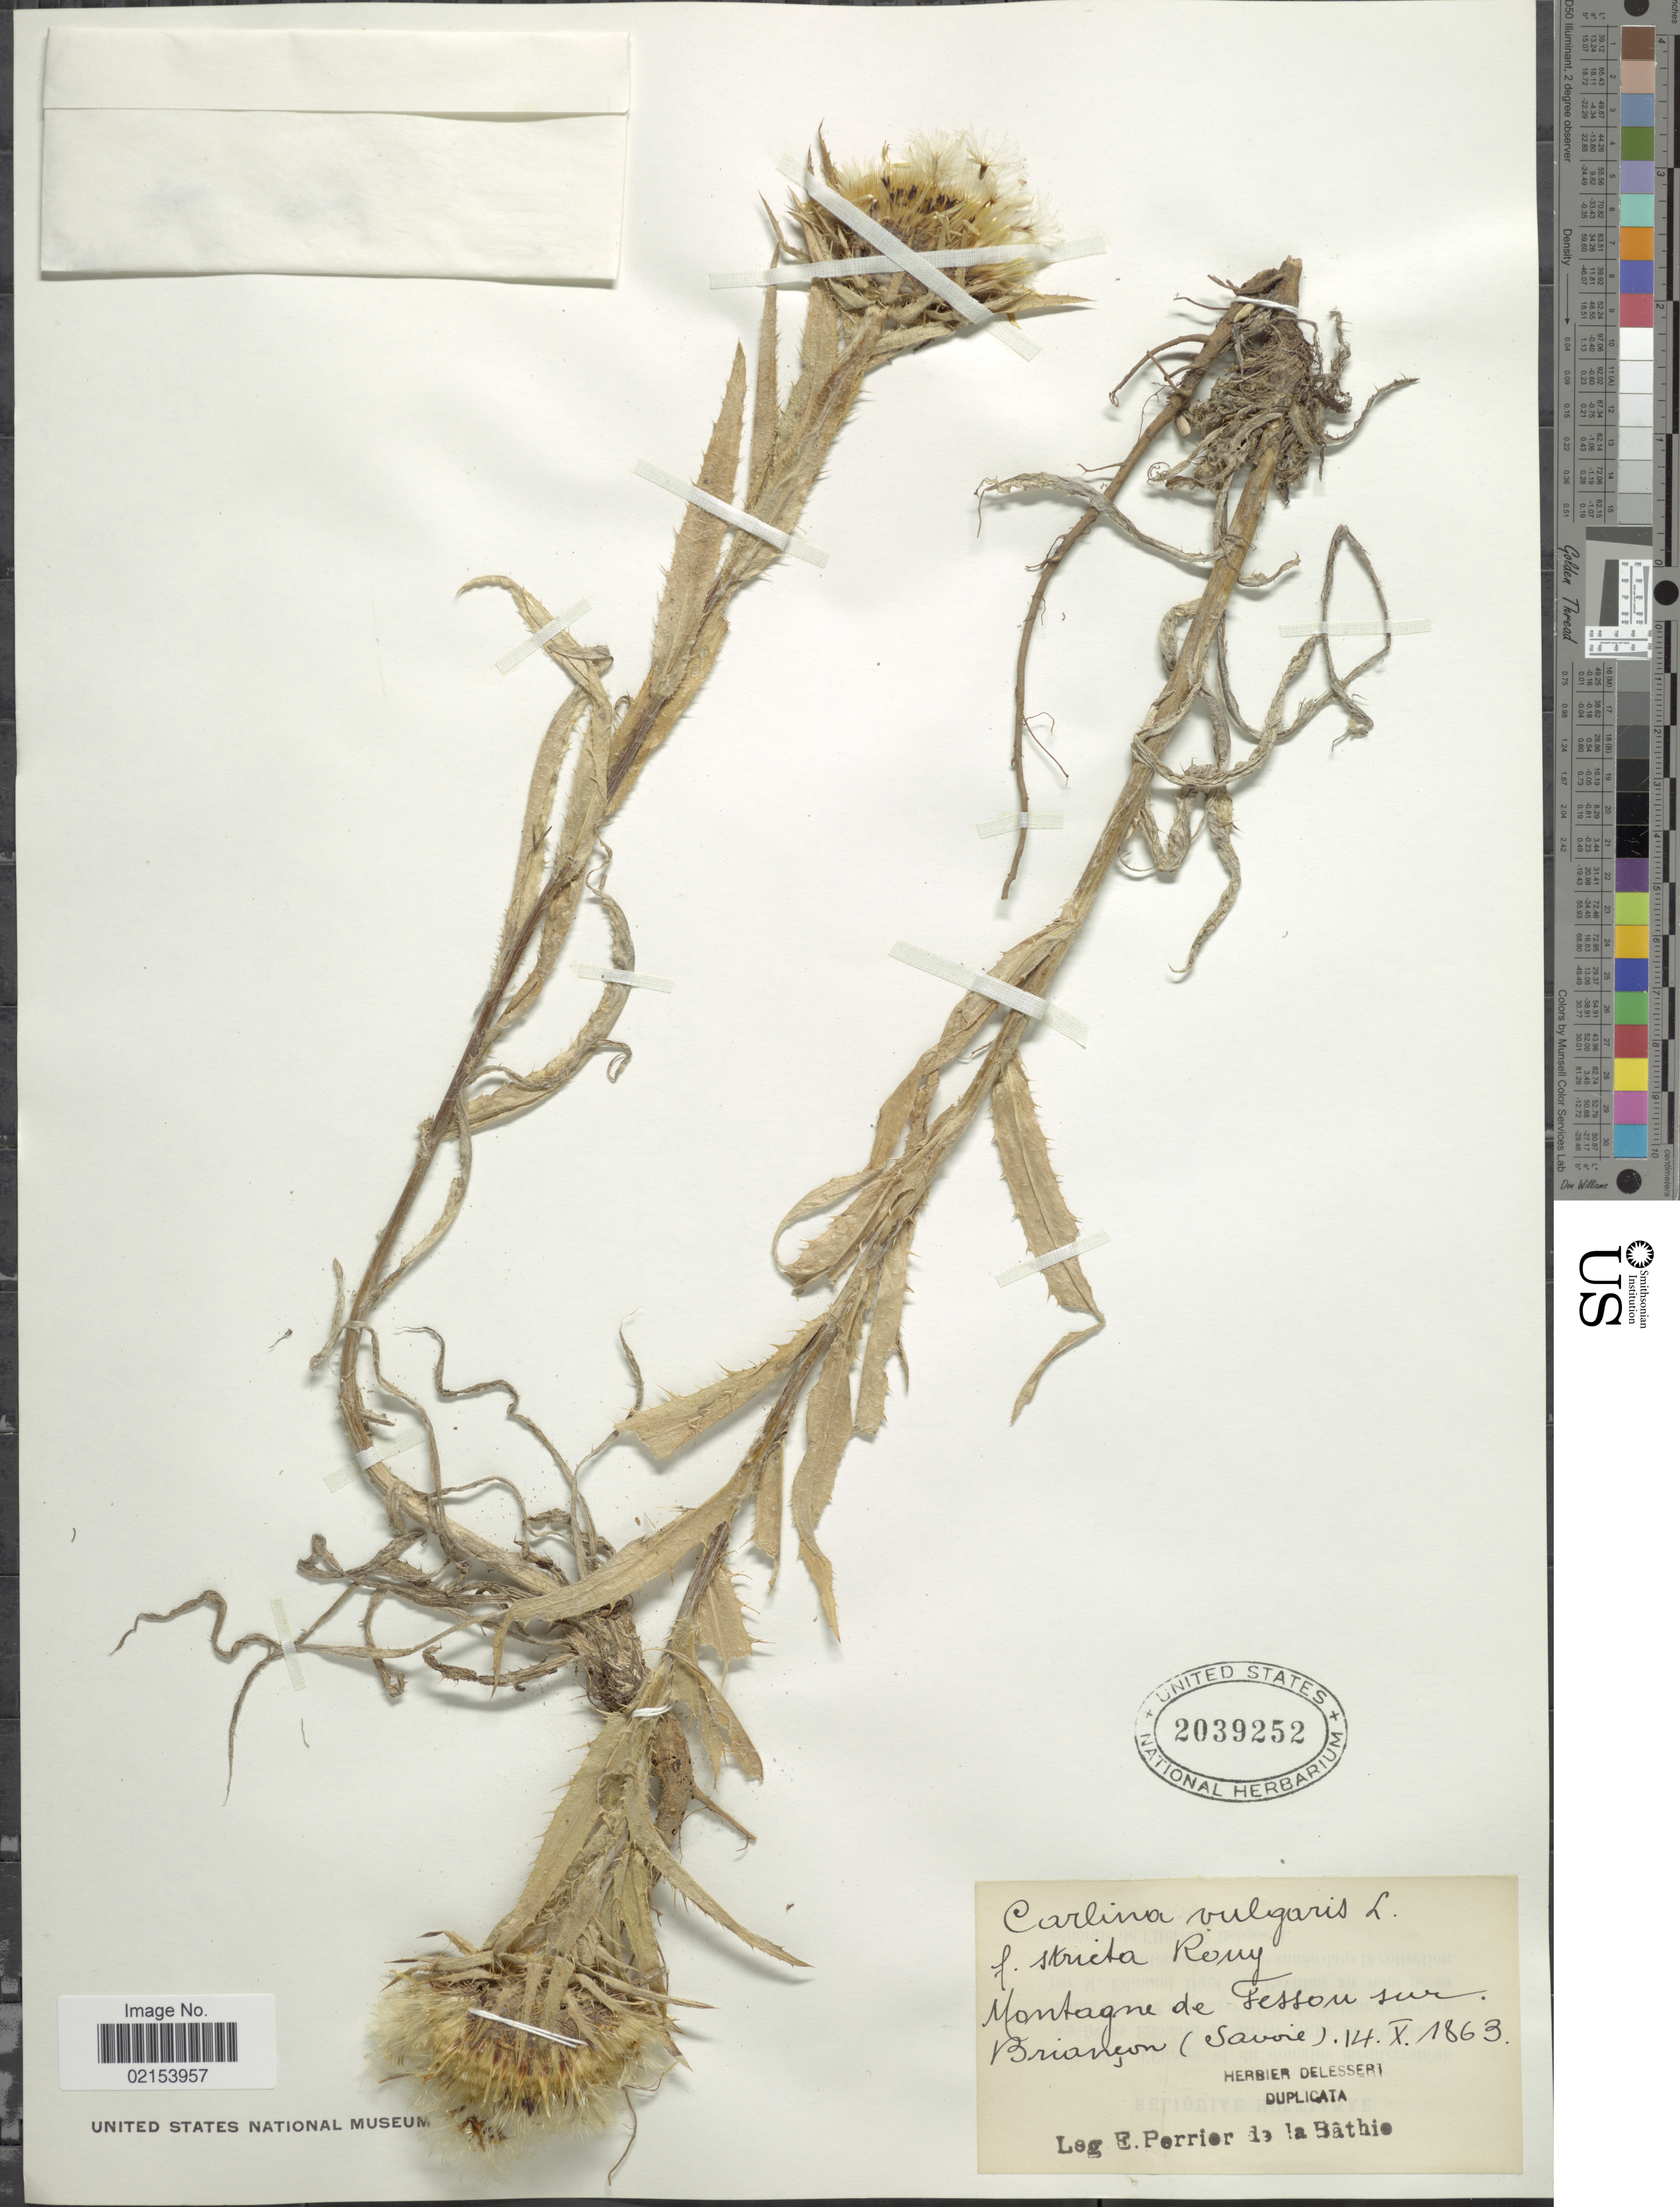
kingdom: Plantae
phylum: Tracheophyta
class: Magnoliopsida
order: Asterales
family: Asteraceae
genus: Carlina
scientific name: Carlina vulgaris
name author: L.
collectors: E. Perrier de la Bâthie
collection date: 1863-10-14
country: France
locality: Montagne de Fessou sur Brianeon (savoie)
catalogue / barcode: US 2039252